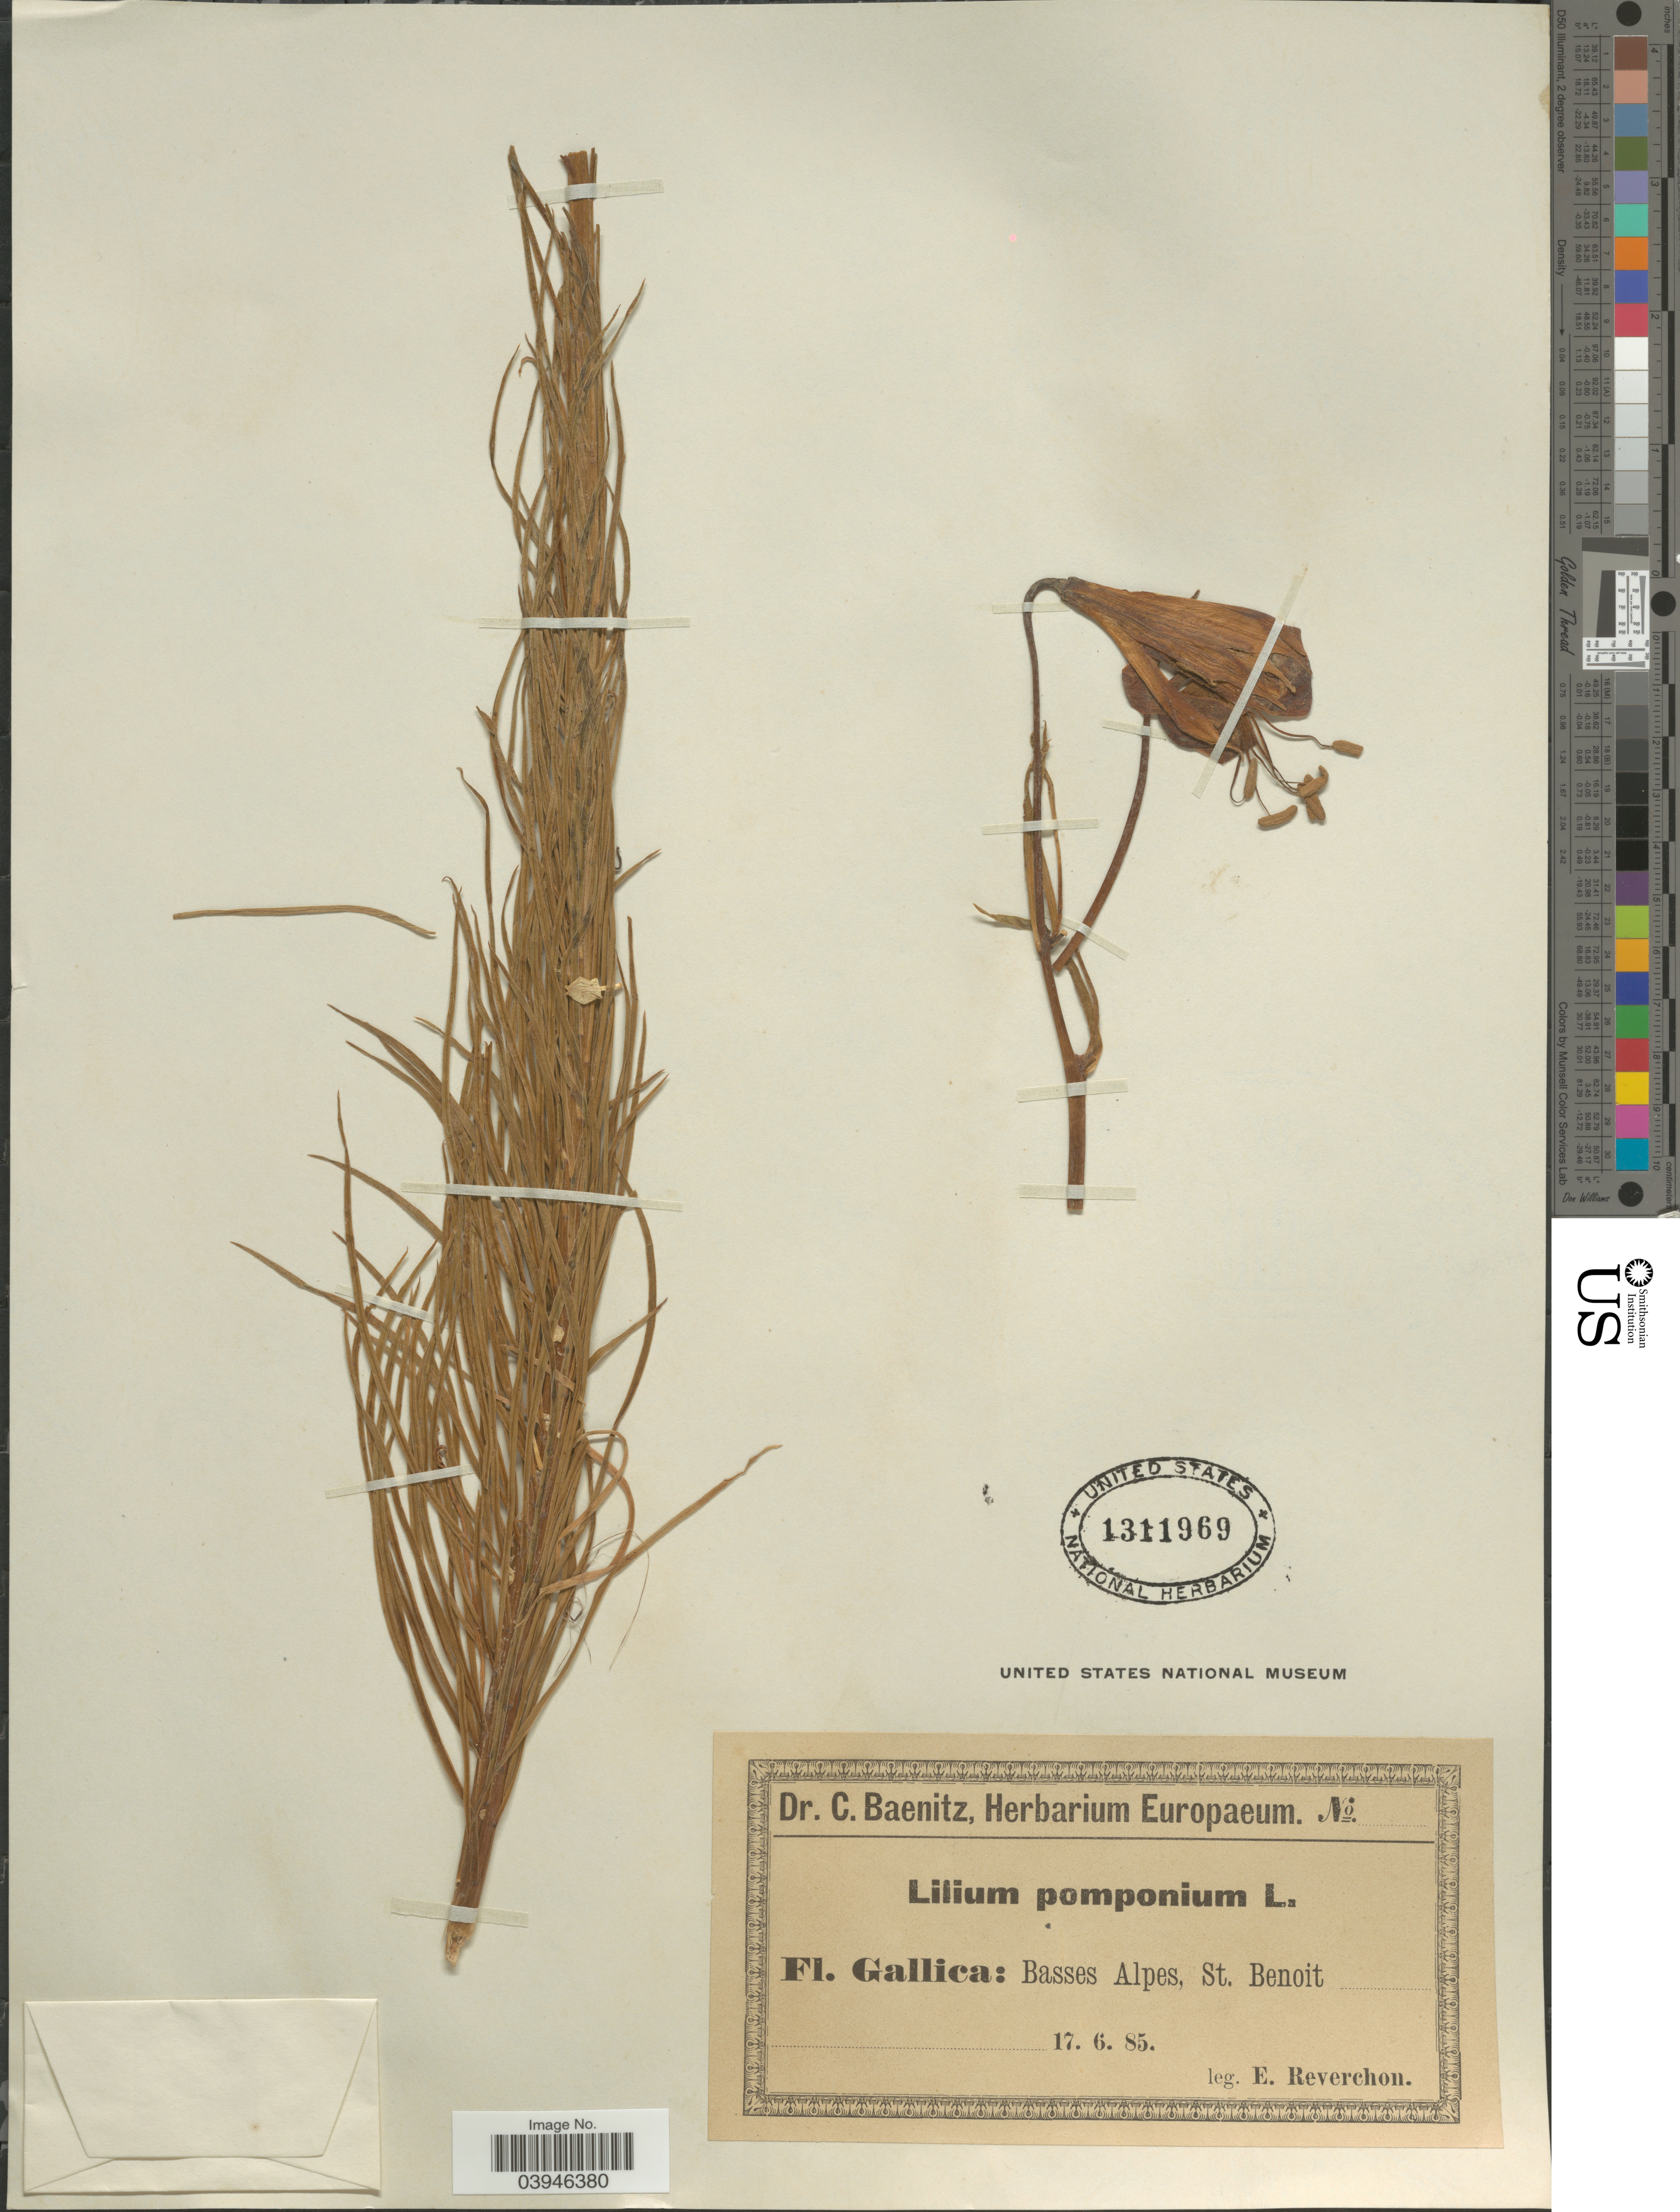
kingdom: Plantae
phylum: Tracheophyta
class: Liliopsida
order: Liliales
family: Liliaceae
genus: Lilium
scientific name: Lilium pomponium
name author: L.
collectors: E. Reverchon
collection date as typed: Transcribed d/m/y: 17/6/85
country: France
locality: Fl. Gallica: Basses Alpes, St. Benoit.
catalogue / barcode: US 1311969